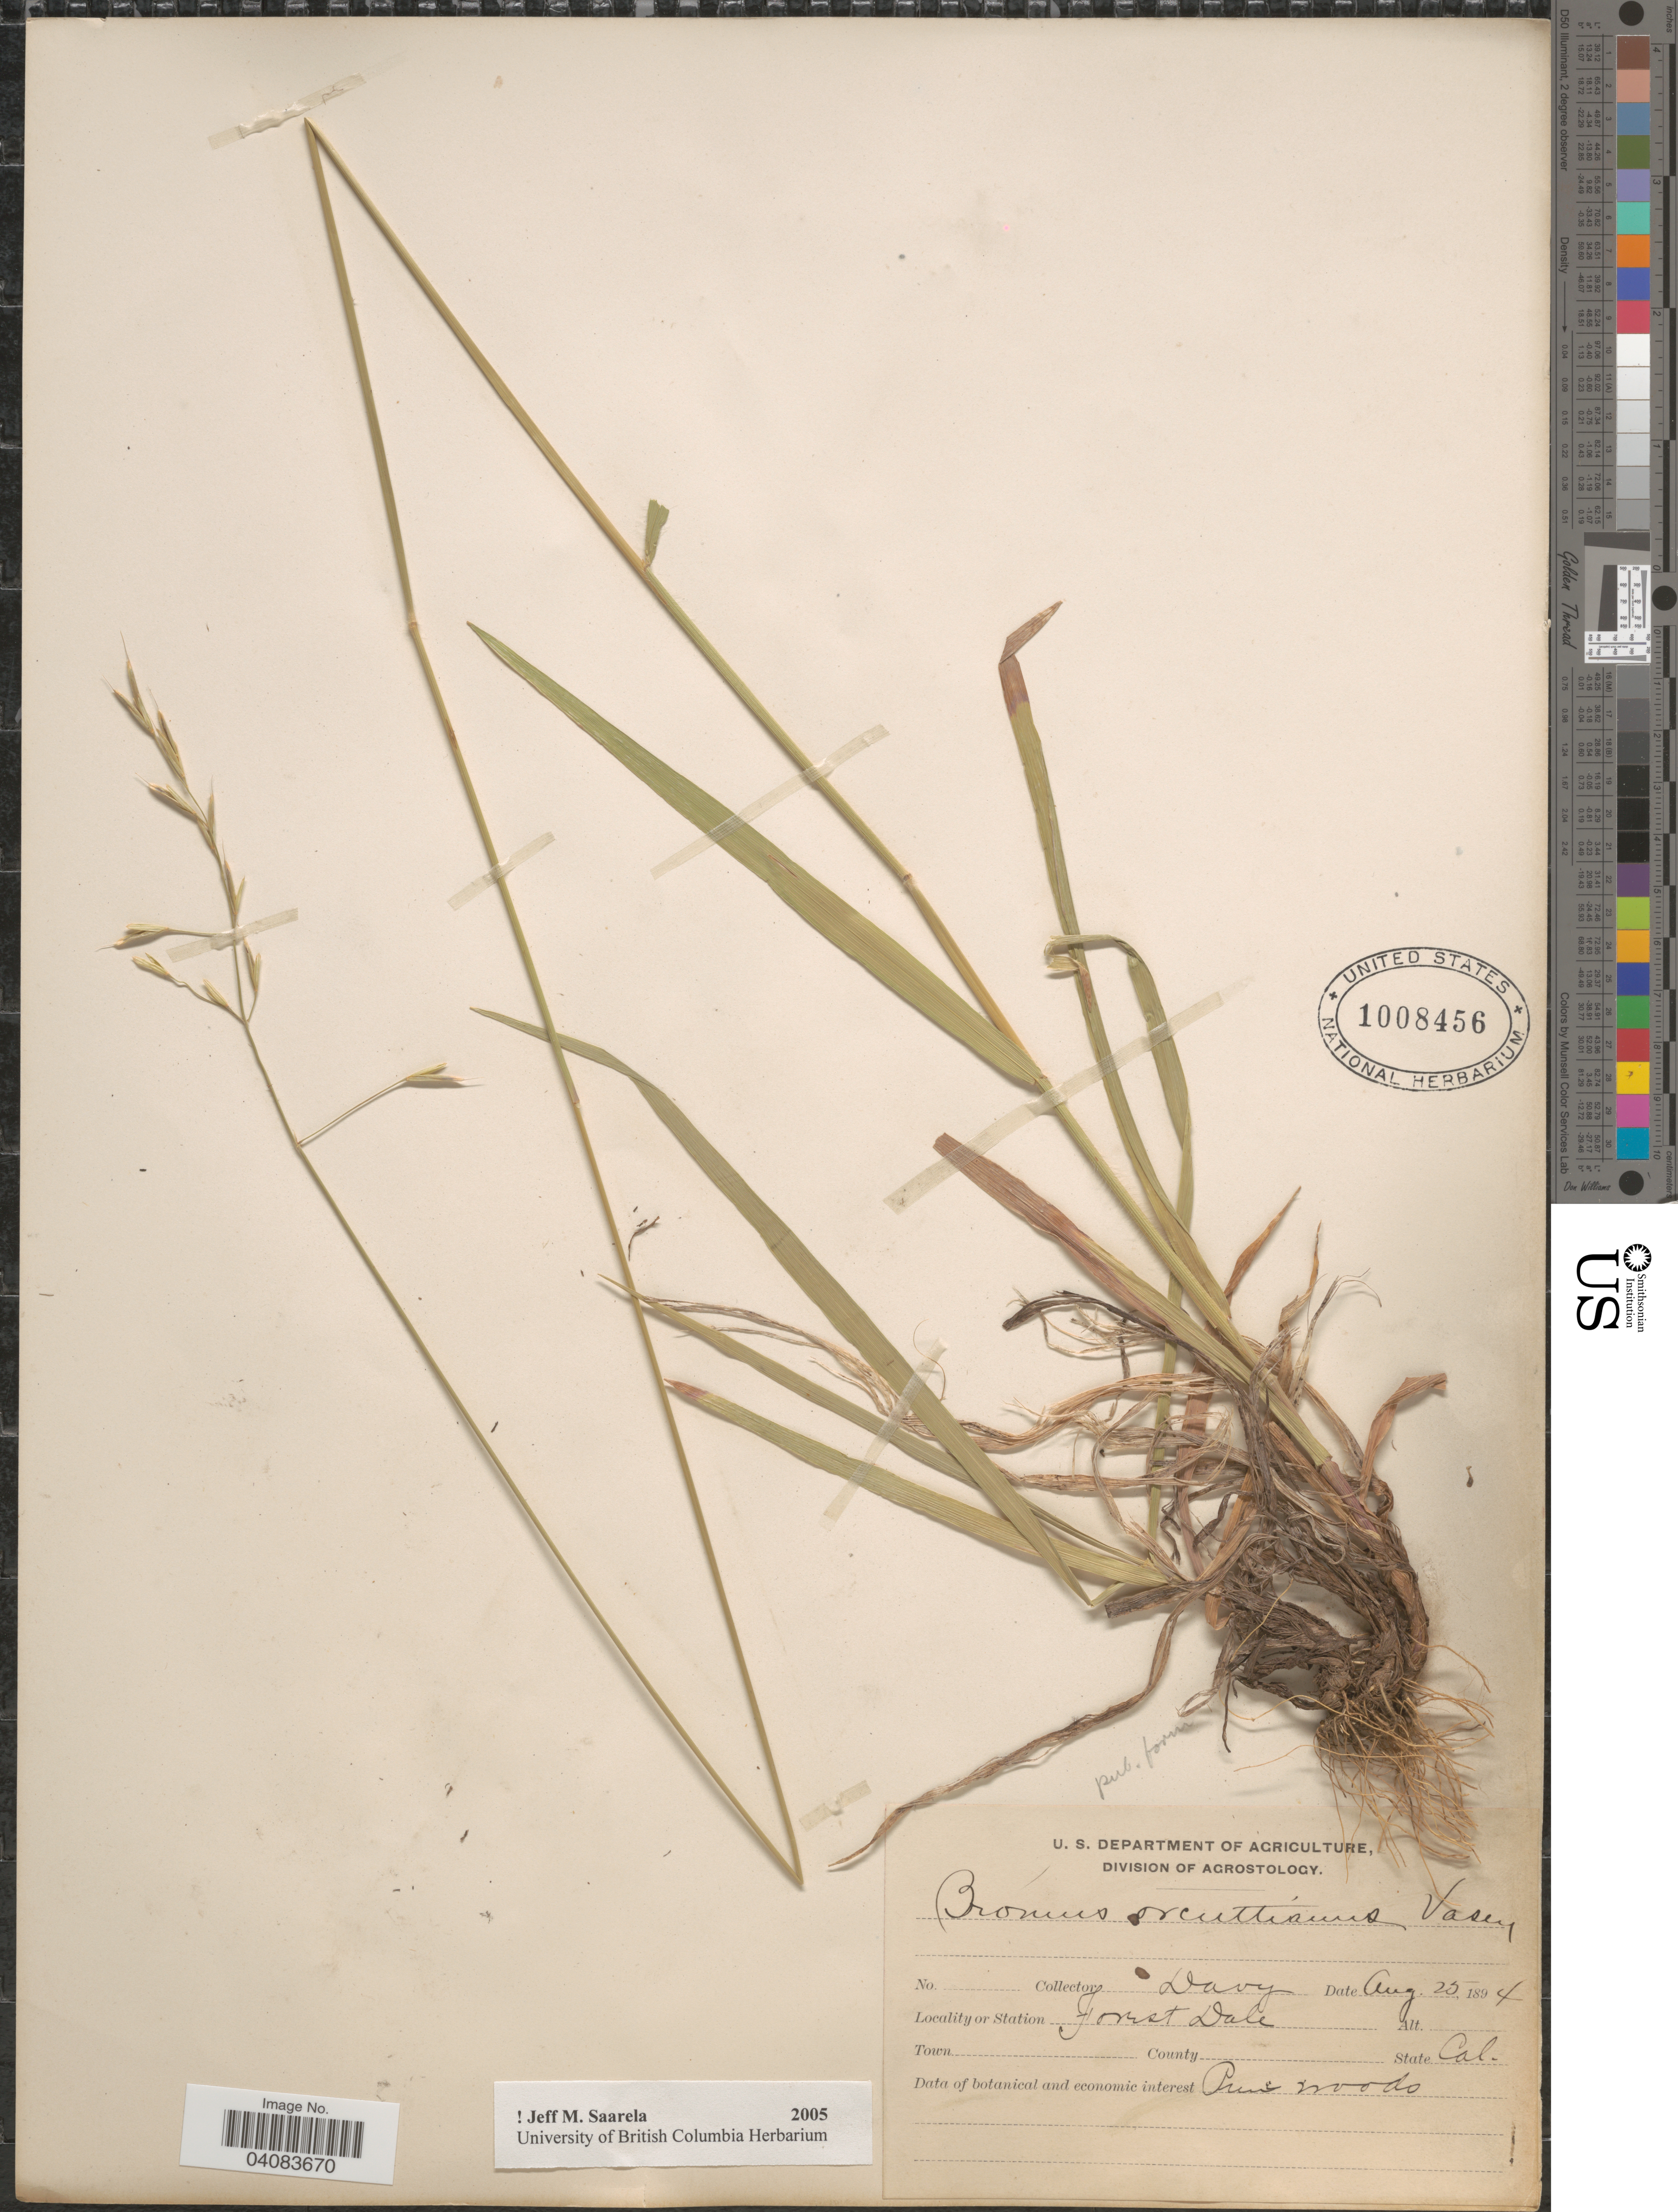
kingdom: Plantae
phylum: Tracheophyta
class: Liliopsida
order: Poales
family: Poaceae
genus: Bromus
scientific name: Bromus orcuttianus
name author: Vasey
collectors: Davy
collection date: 1894-08-25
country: United States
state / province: California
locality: Forest Dale.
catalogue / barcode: US 1008456